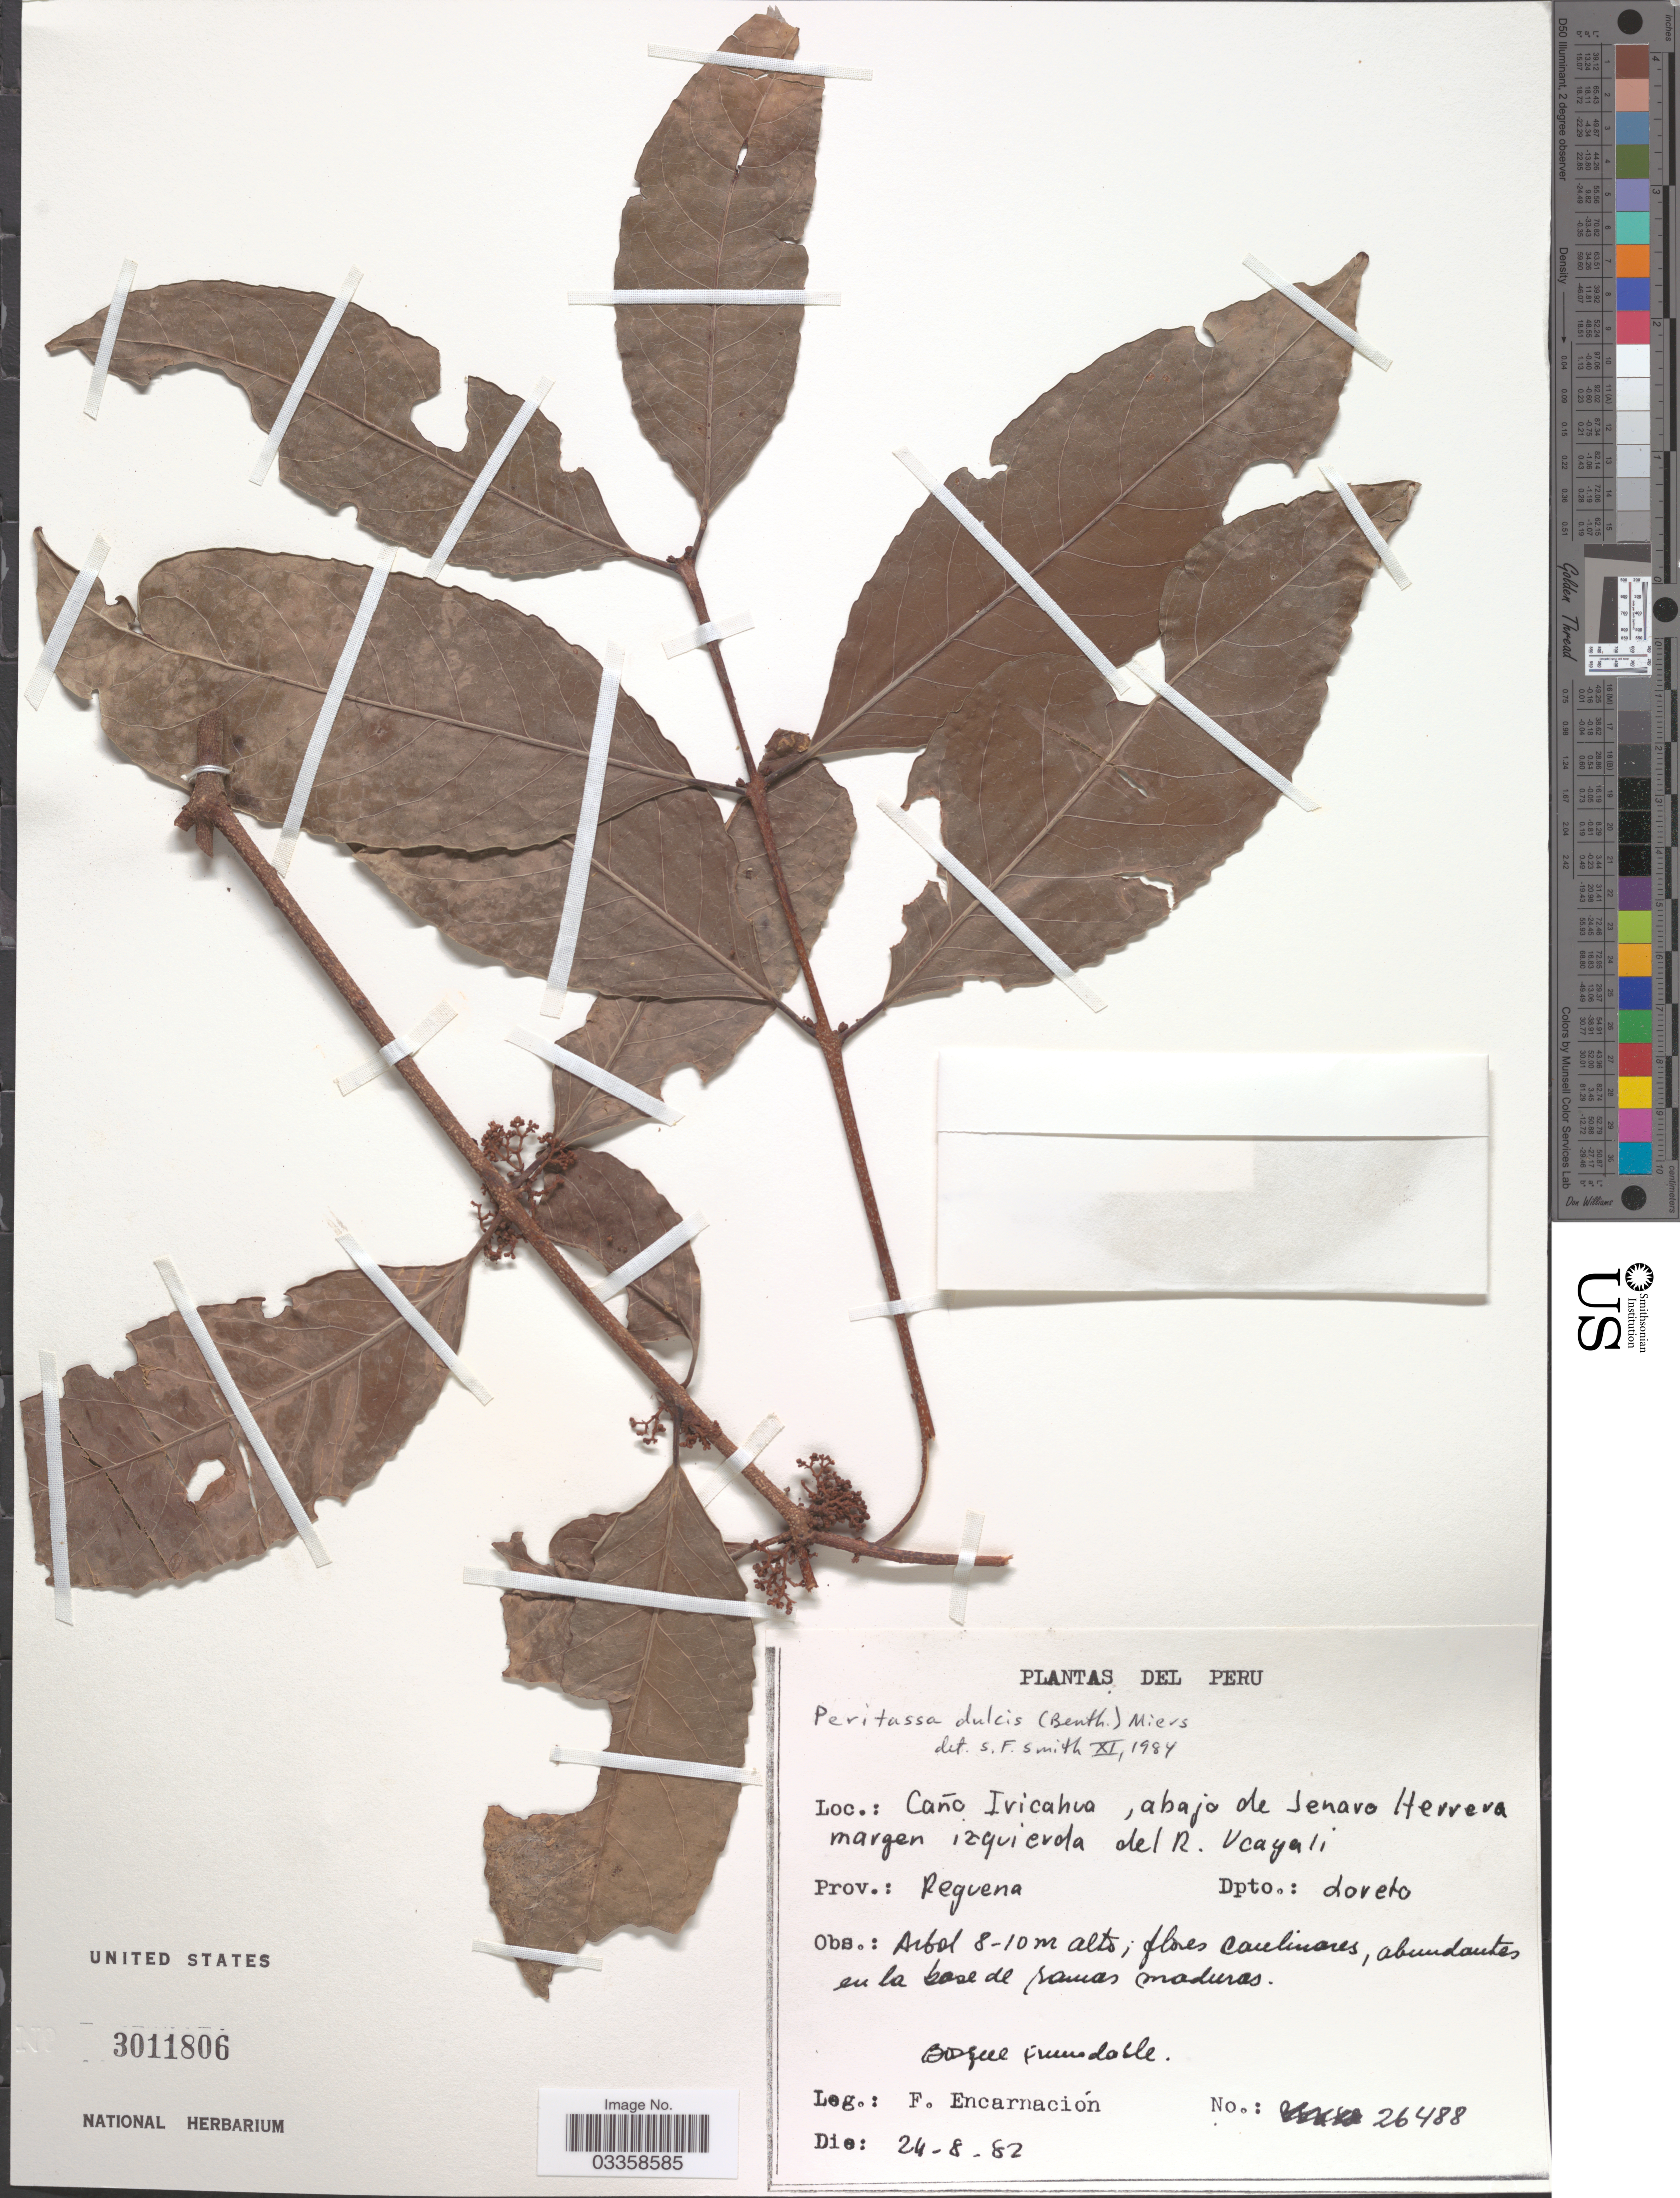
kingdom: Plantae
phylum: Tracheophyta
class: Magnoliopsida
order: Celastrales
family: Celastraceae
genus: Peritassa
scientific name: Peritassa dulcis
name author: (Benth.) Miers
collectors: F. Encarnación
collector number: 26488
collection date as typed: Transcribed d/m/y: 24/8/82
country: Peru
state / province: Loreto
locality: Caño Iricahua, abajo de Jenaro Herrera margen izquierda del R. Ucayali. Prov. Requena, Depto. Loreto.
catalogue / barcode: US 3011806